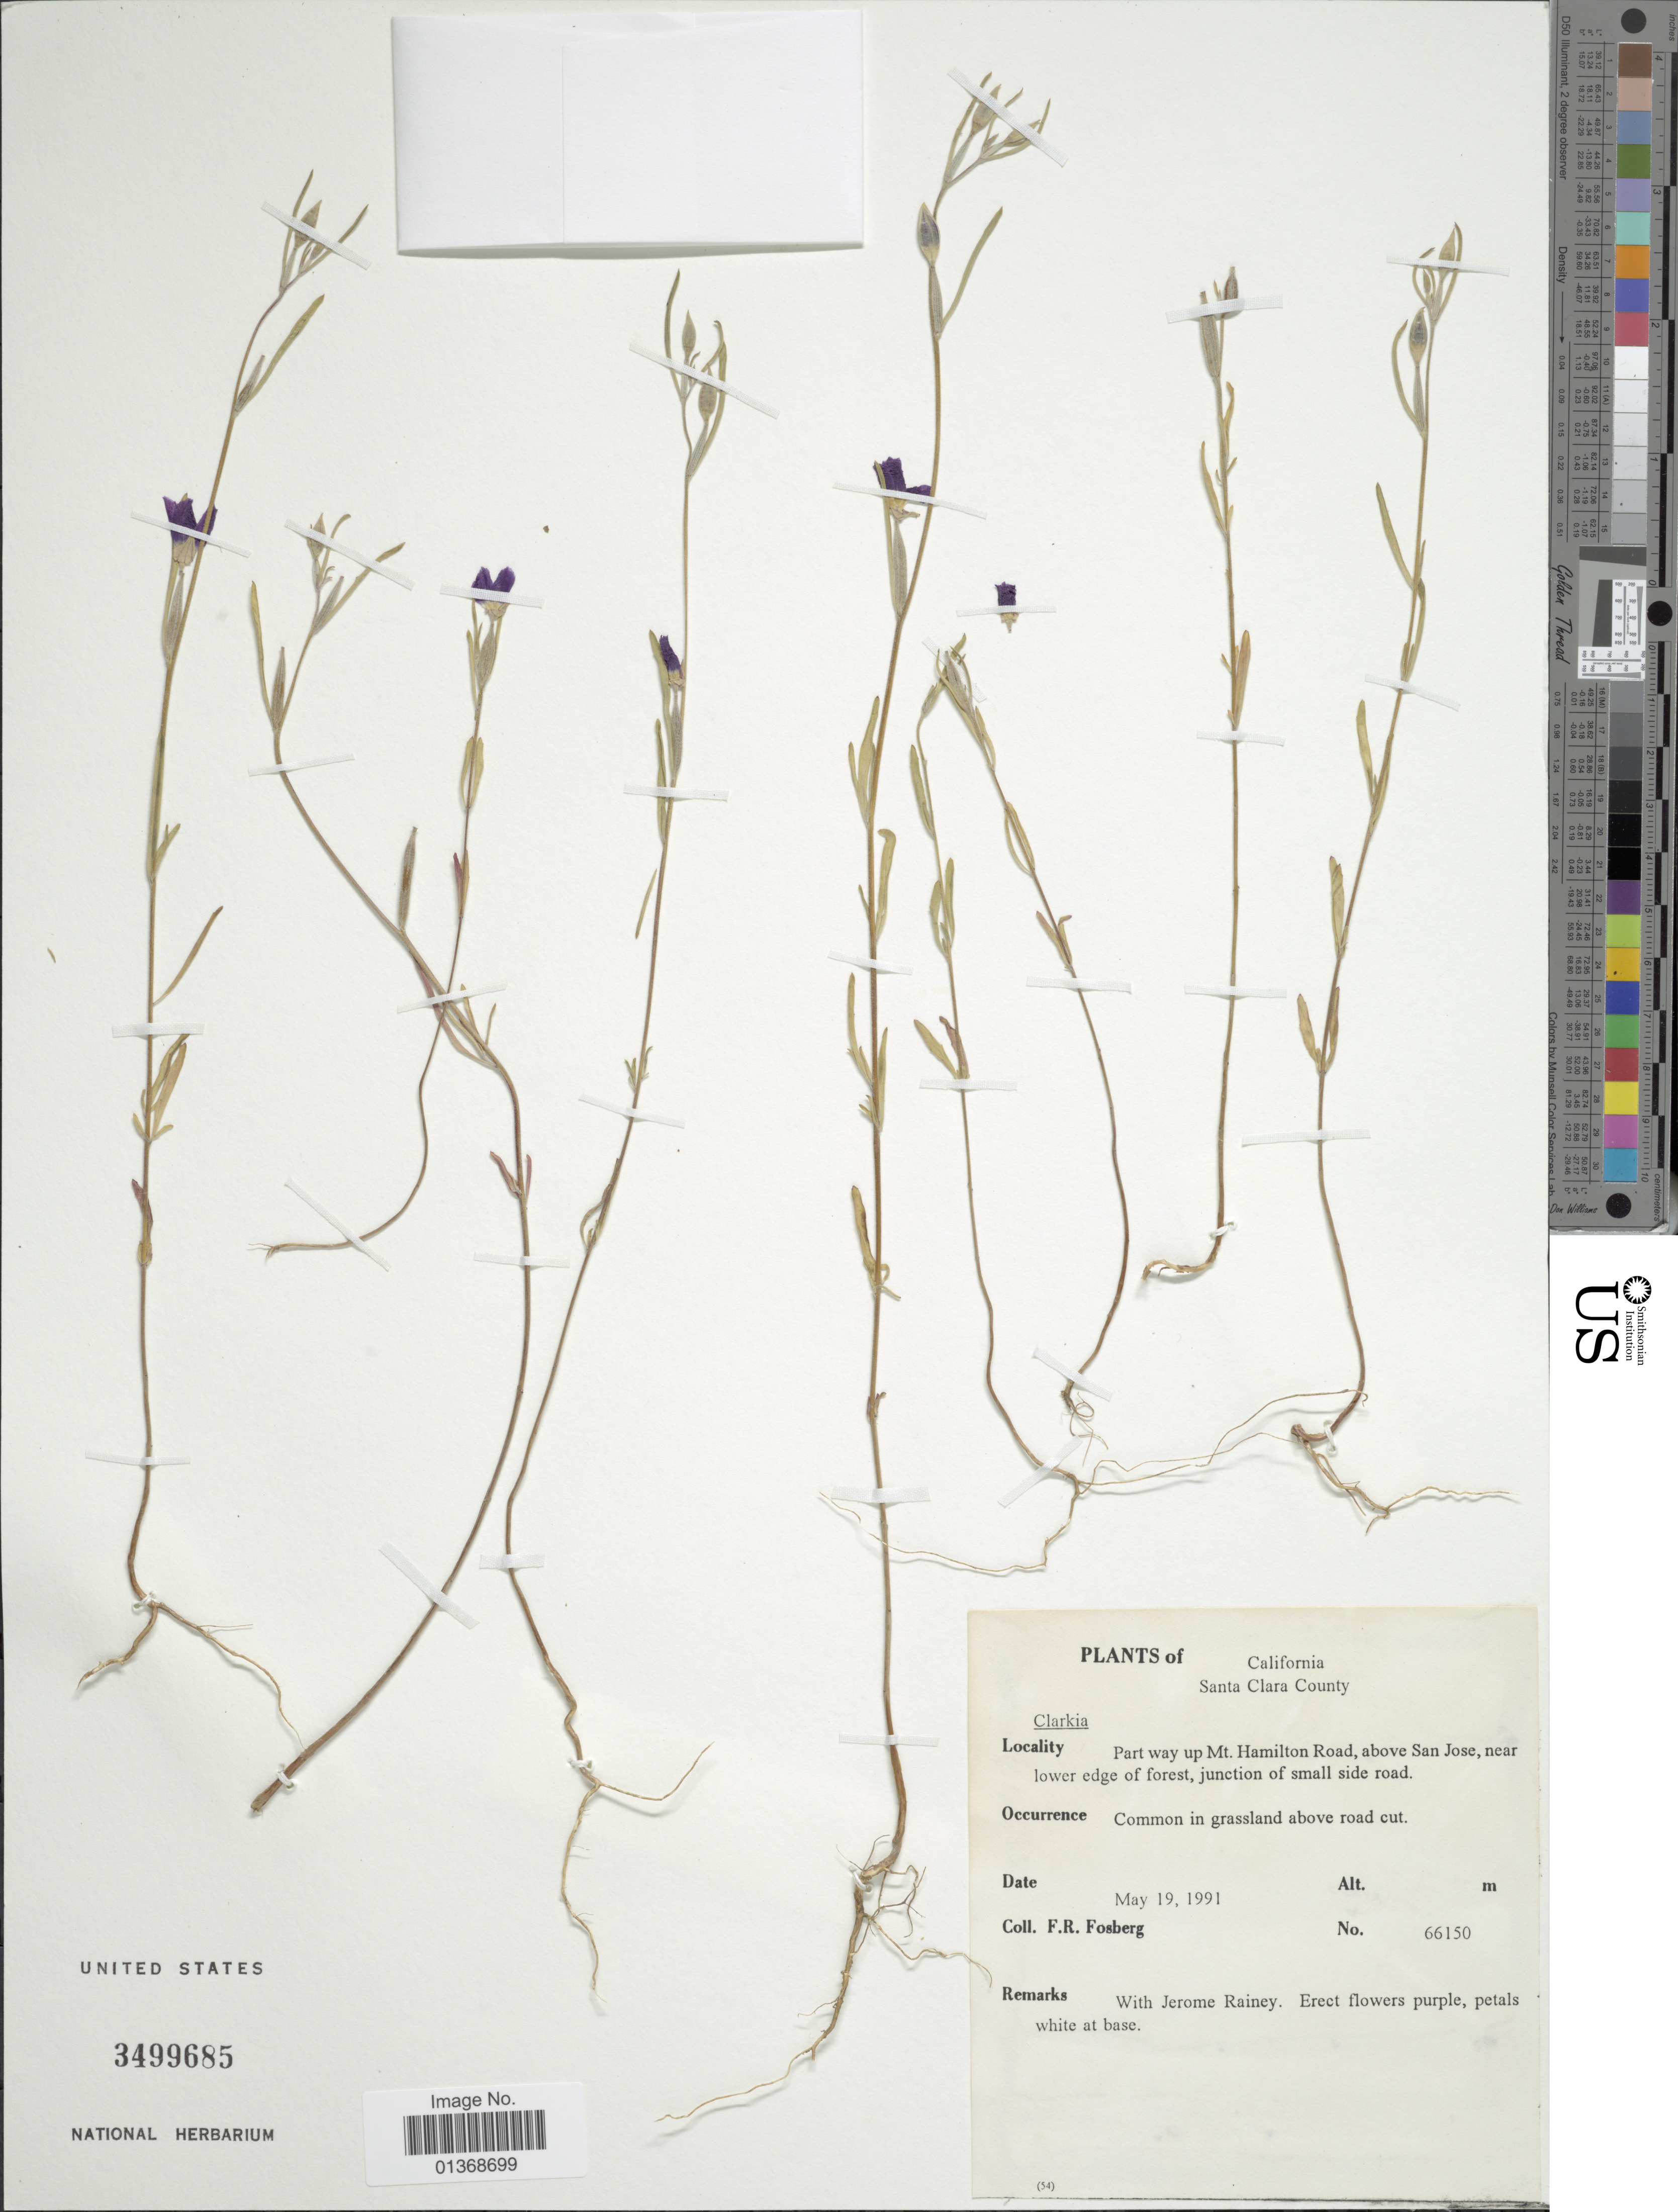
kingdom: Plantae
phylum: Tracheophyta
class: Magnoliopsida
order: Myrtales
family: Onagraceae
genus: Clarkia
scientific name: Clarkia sp.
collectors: F. R. Fosberg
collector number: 66150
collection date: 1991-05-19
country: United States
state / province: California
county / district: Santa Clara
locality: Santa Clara County, Part way up Mt. Hamilton Road, above San Jose, near lower edge of forest, junction of small side road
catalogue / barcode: US 3499685